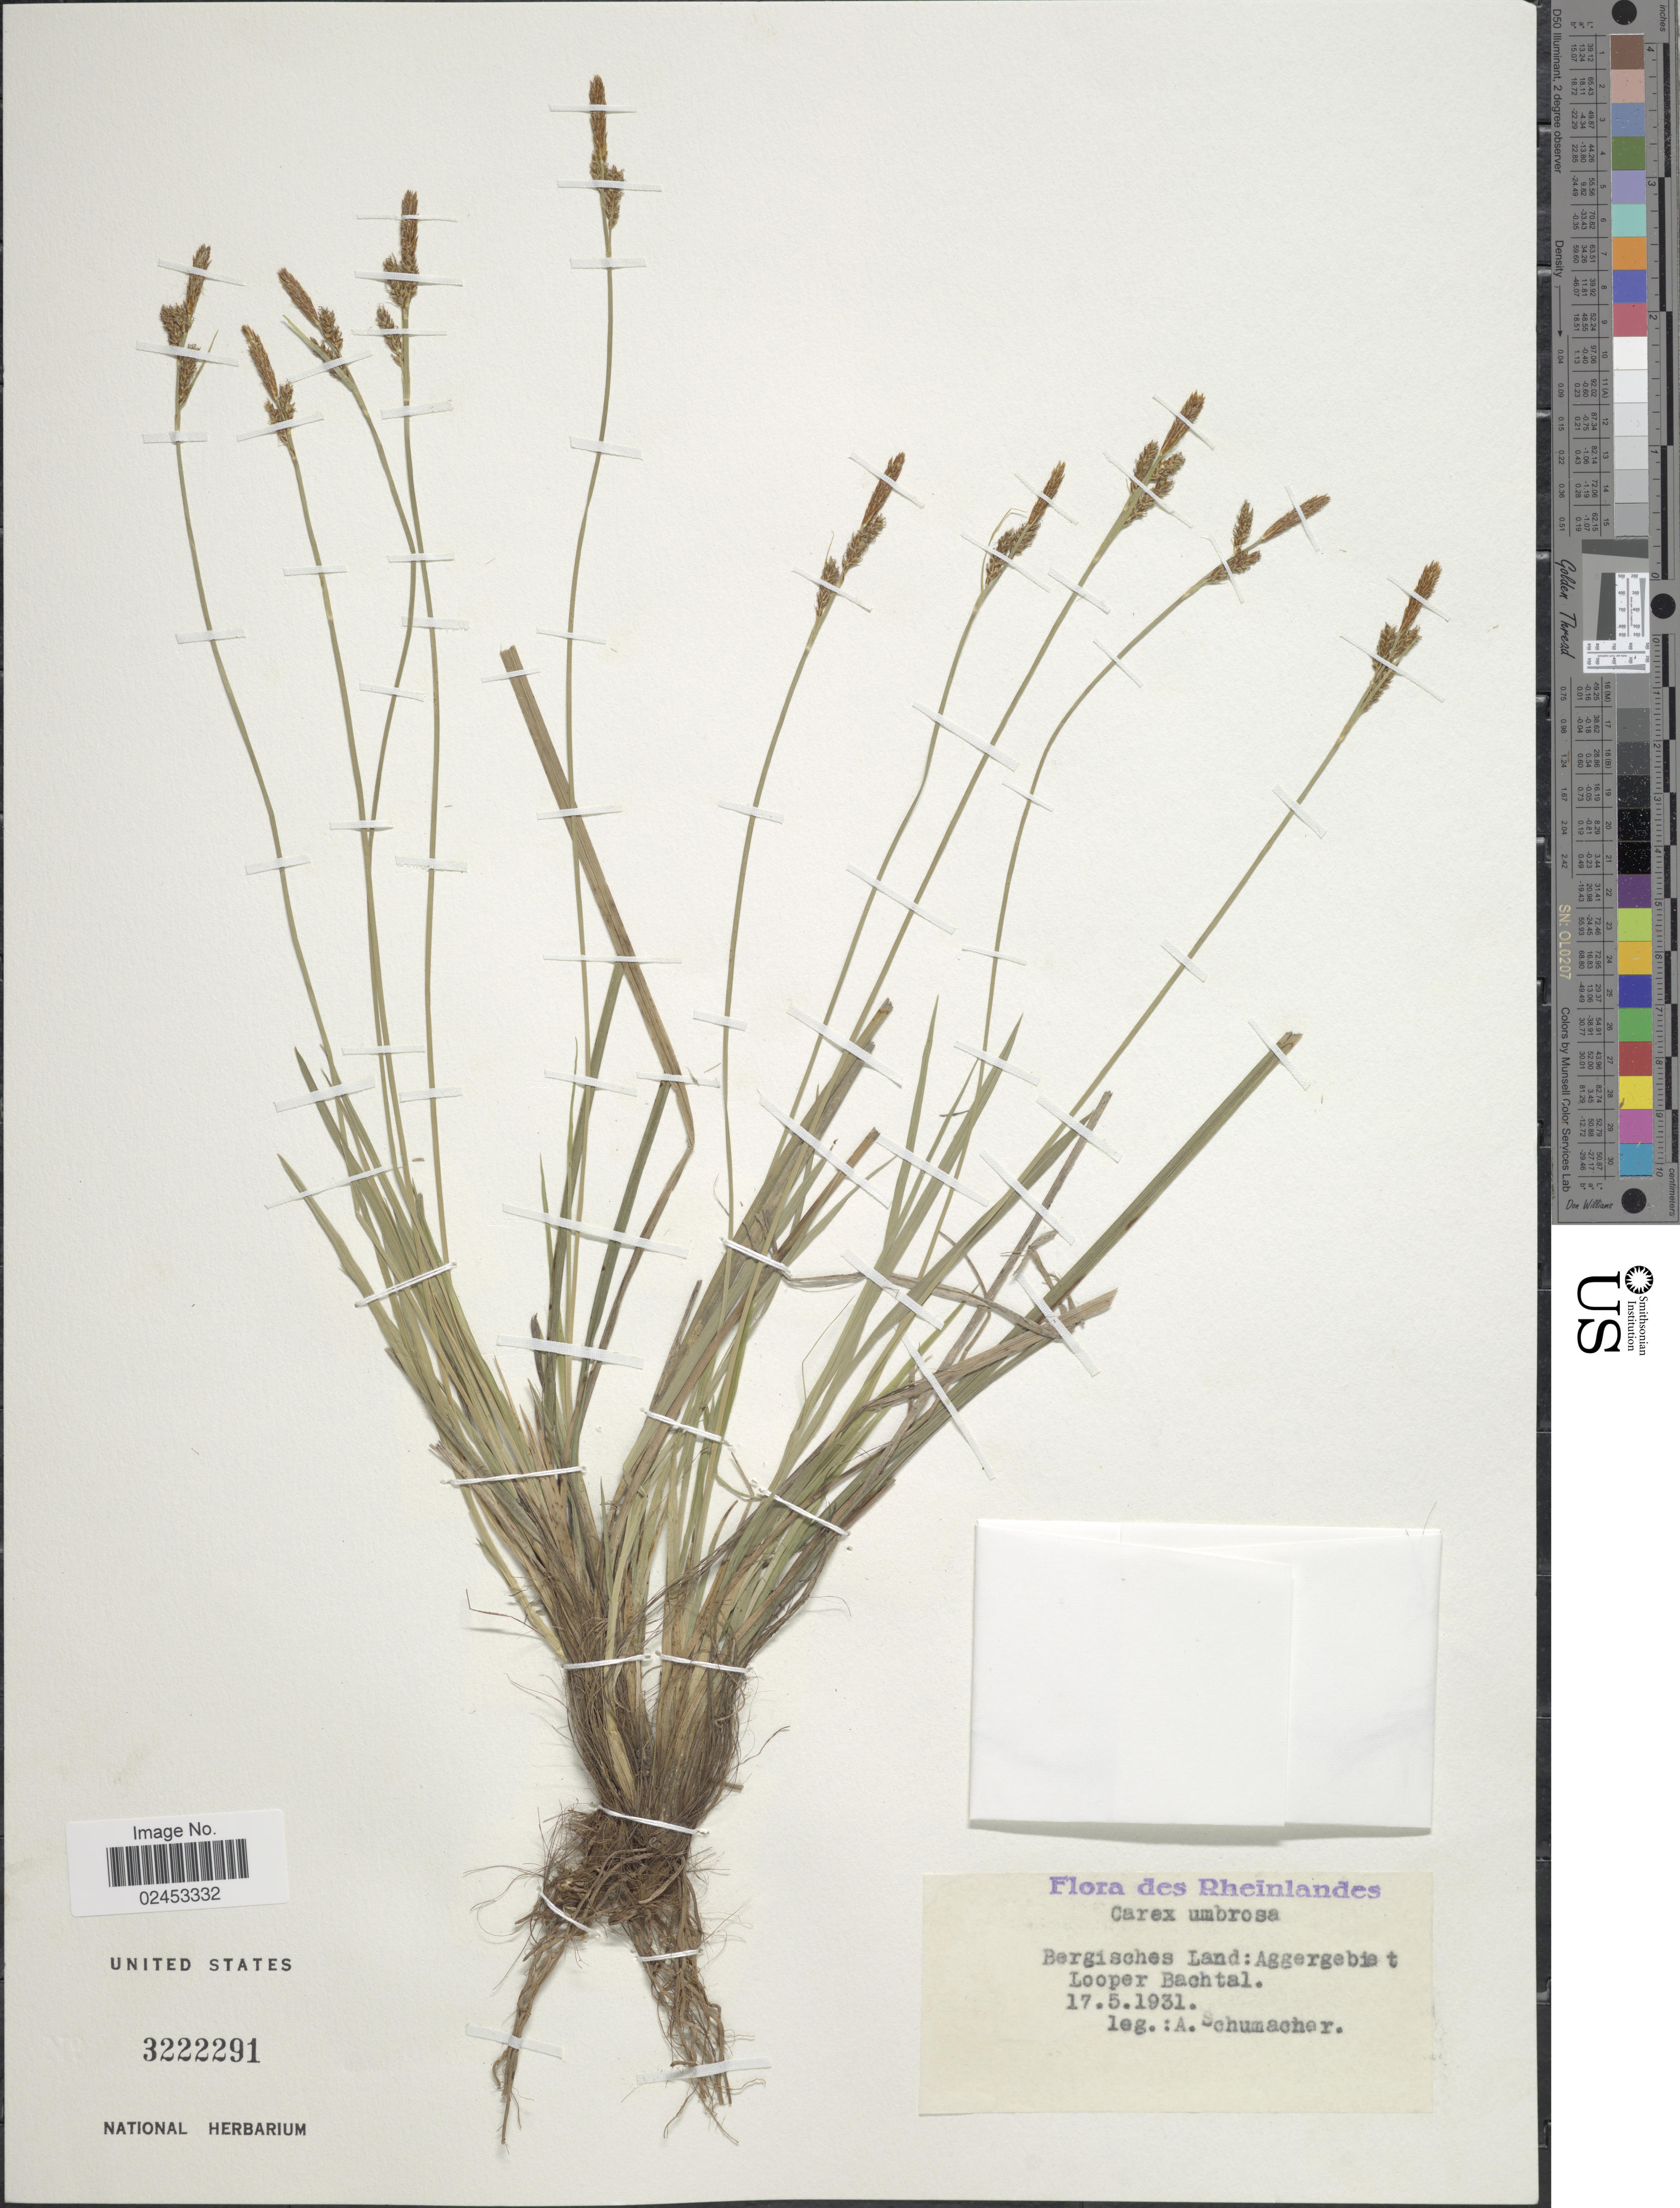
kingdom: Plantae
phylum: Tracheophyta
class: Liliopsida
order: Poales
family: Cyperaceae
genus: Carex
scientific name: Carex umbrosa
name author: Host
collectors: A. Schumacher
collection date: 1931-05-17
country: Germany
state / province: Rhineland-Palatinate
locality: Des Rheinlandes, Bergisches Land: Aggergebiet Loop Bachtal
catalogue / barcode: US 3222291